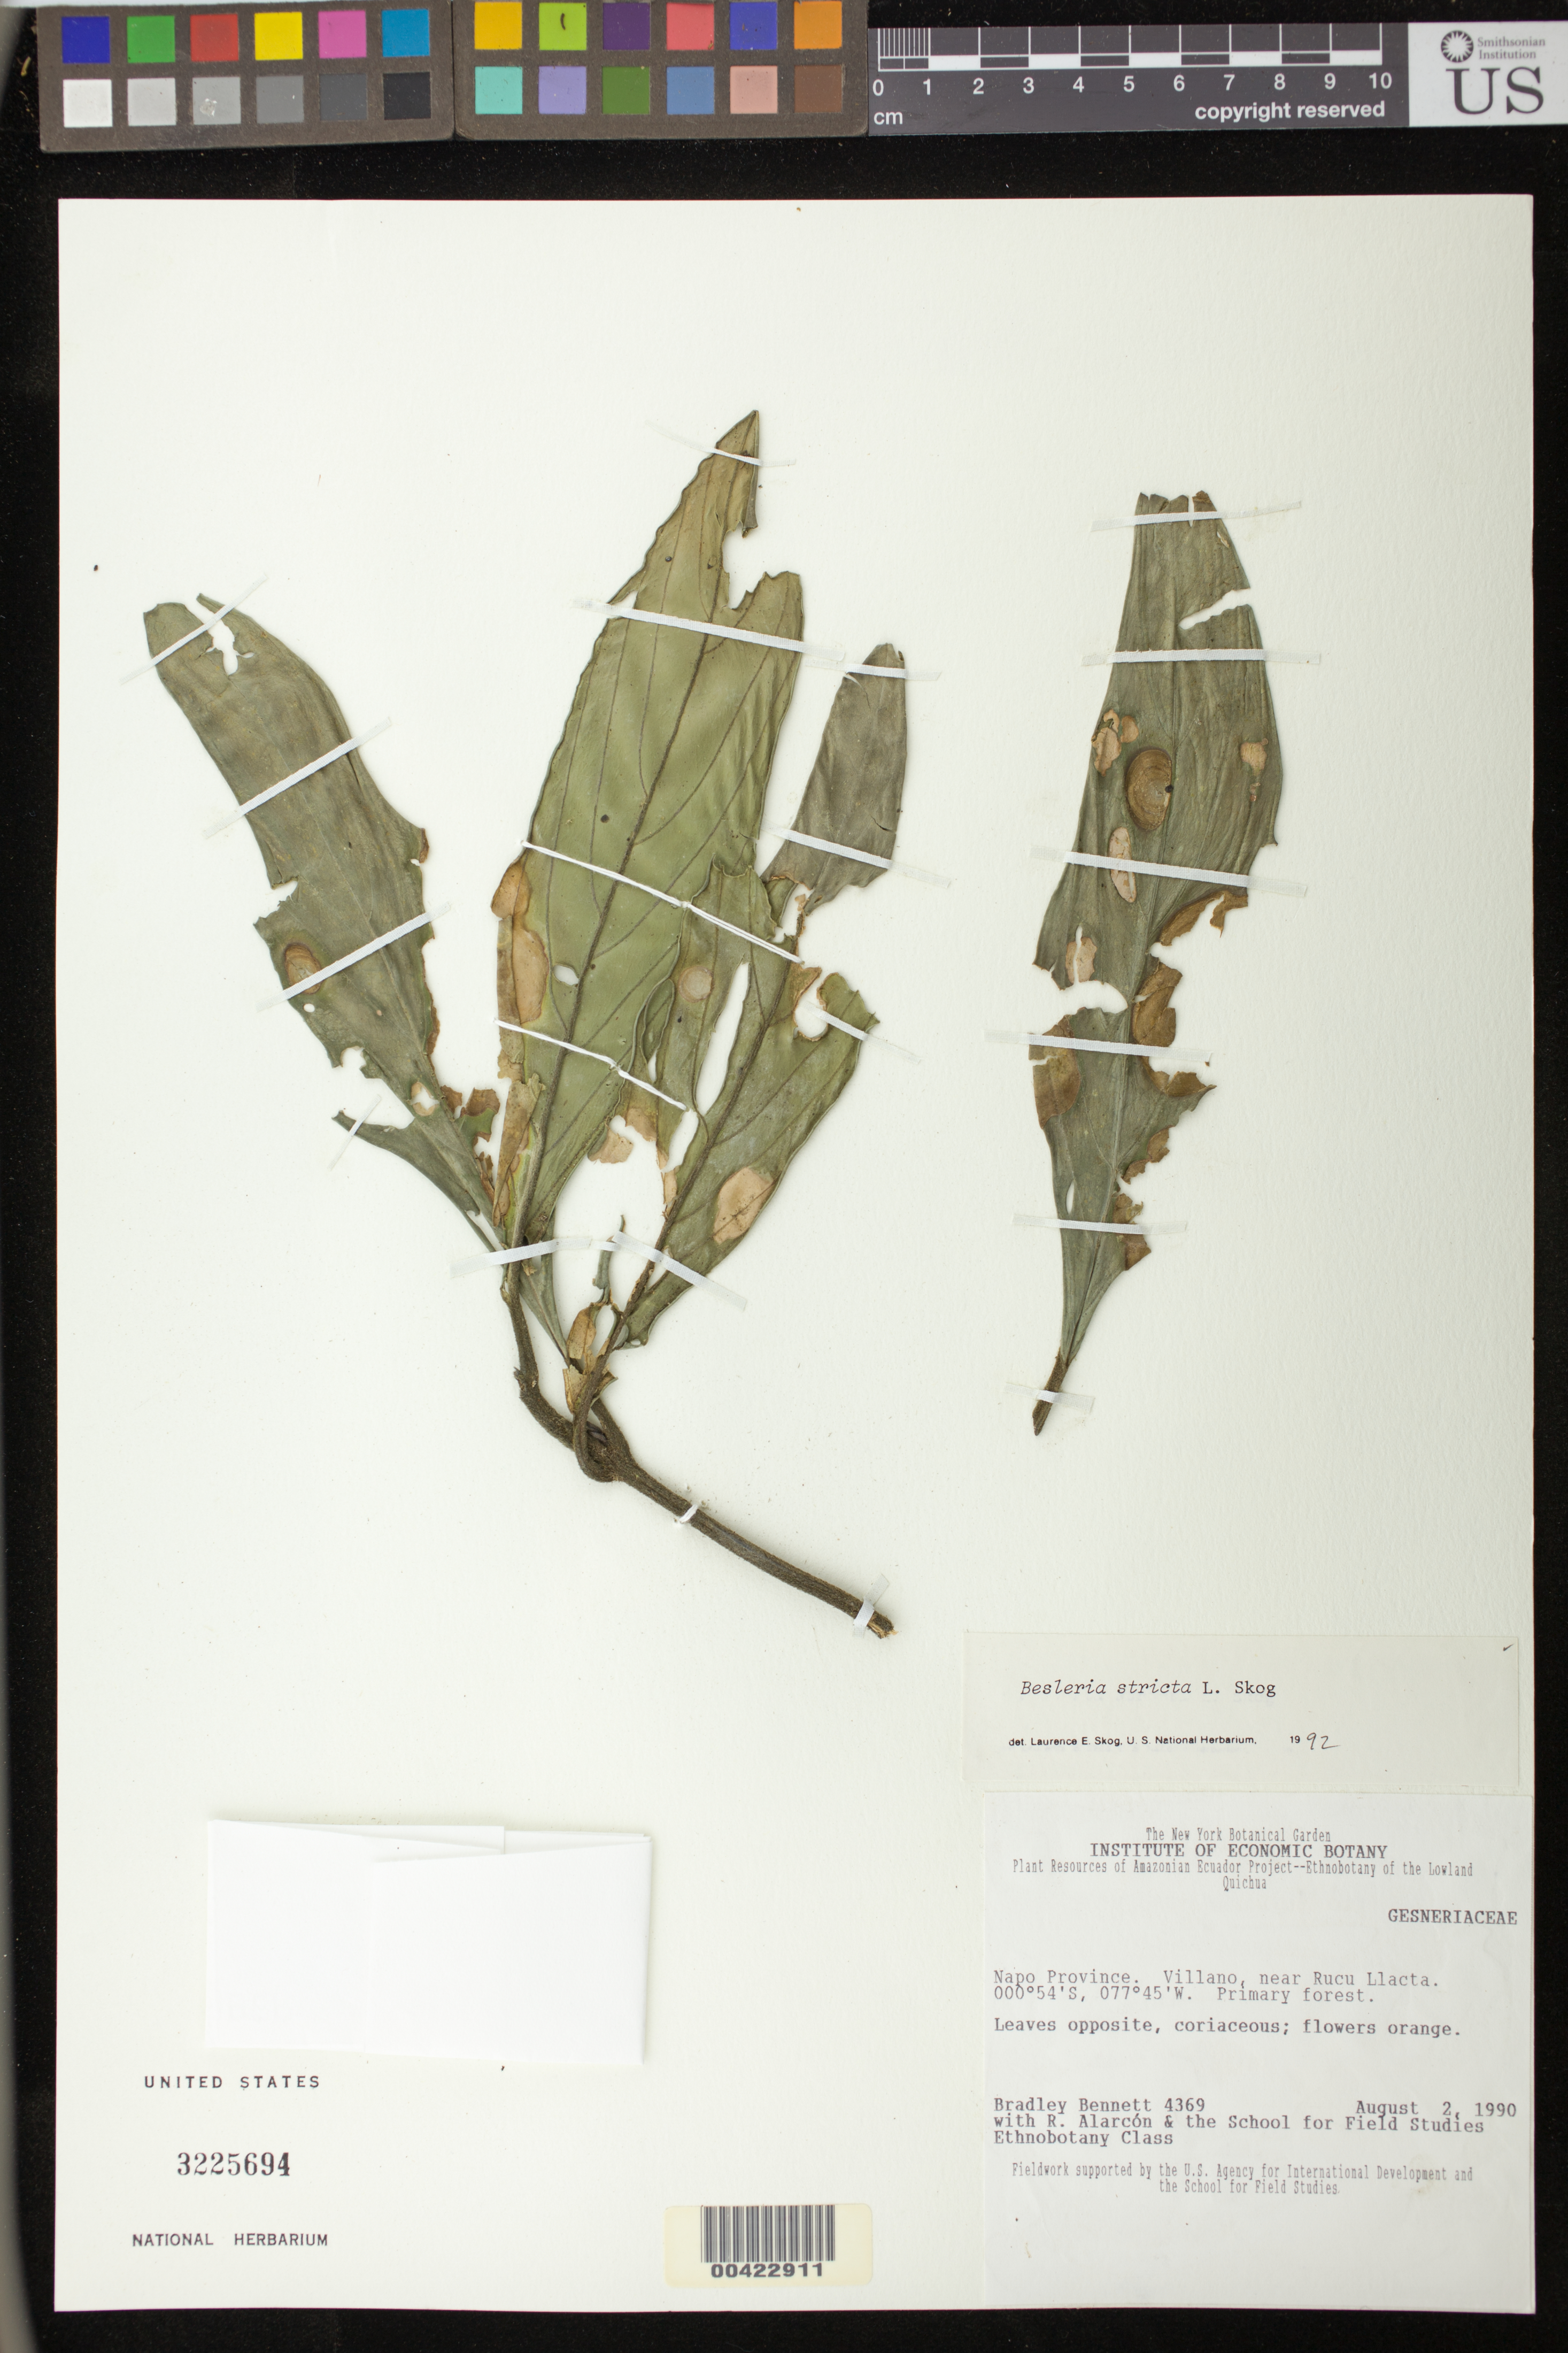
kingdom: Plantae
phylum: Tracheophyta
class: Magnoliopsida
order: Lamiales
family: Gesneriaceae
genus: Besleria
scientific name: Besleria stricta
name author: L.E. Skog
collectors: B. Bennett, R. Alarcon & Ethnobotany class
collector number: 4369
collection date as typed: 02 Aug 1990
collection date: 1990-08-02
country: Ecuador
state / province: Napo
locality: Villano, near Rucu Llacta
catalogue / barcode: US 3225694